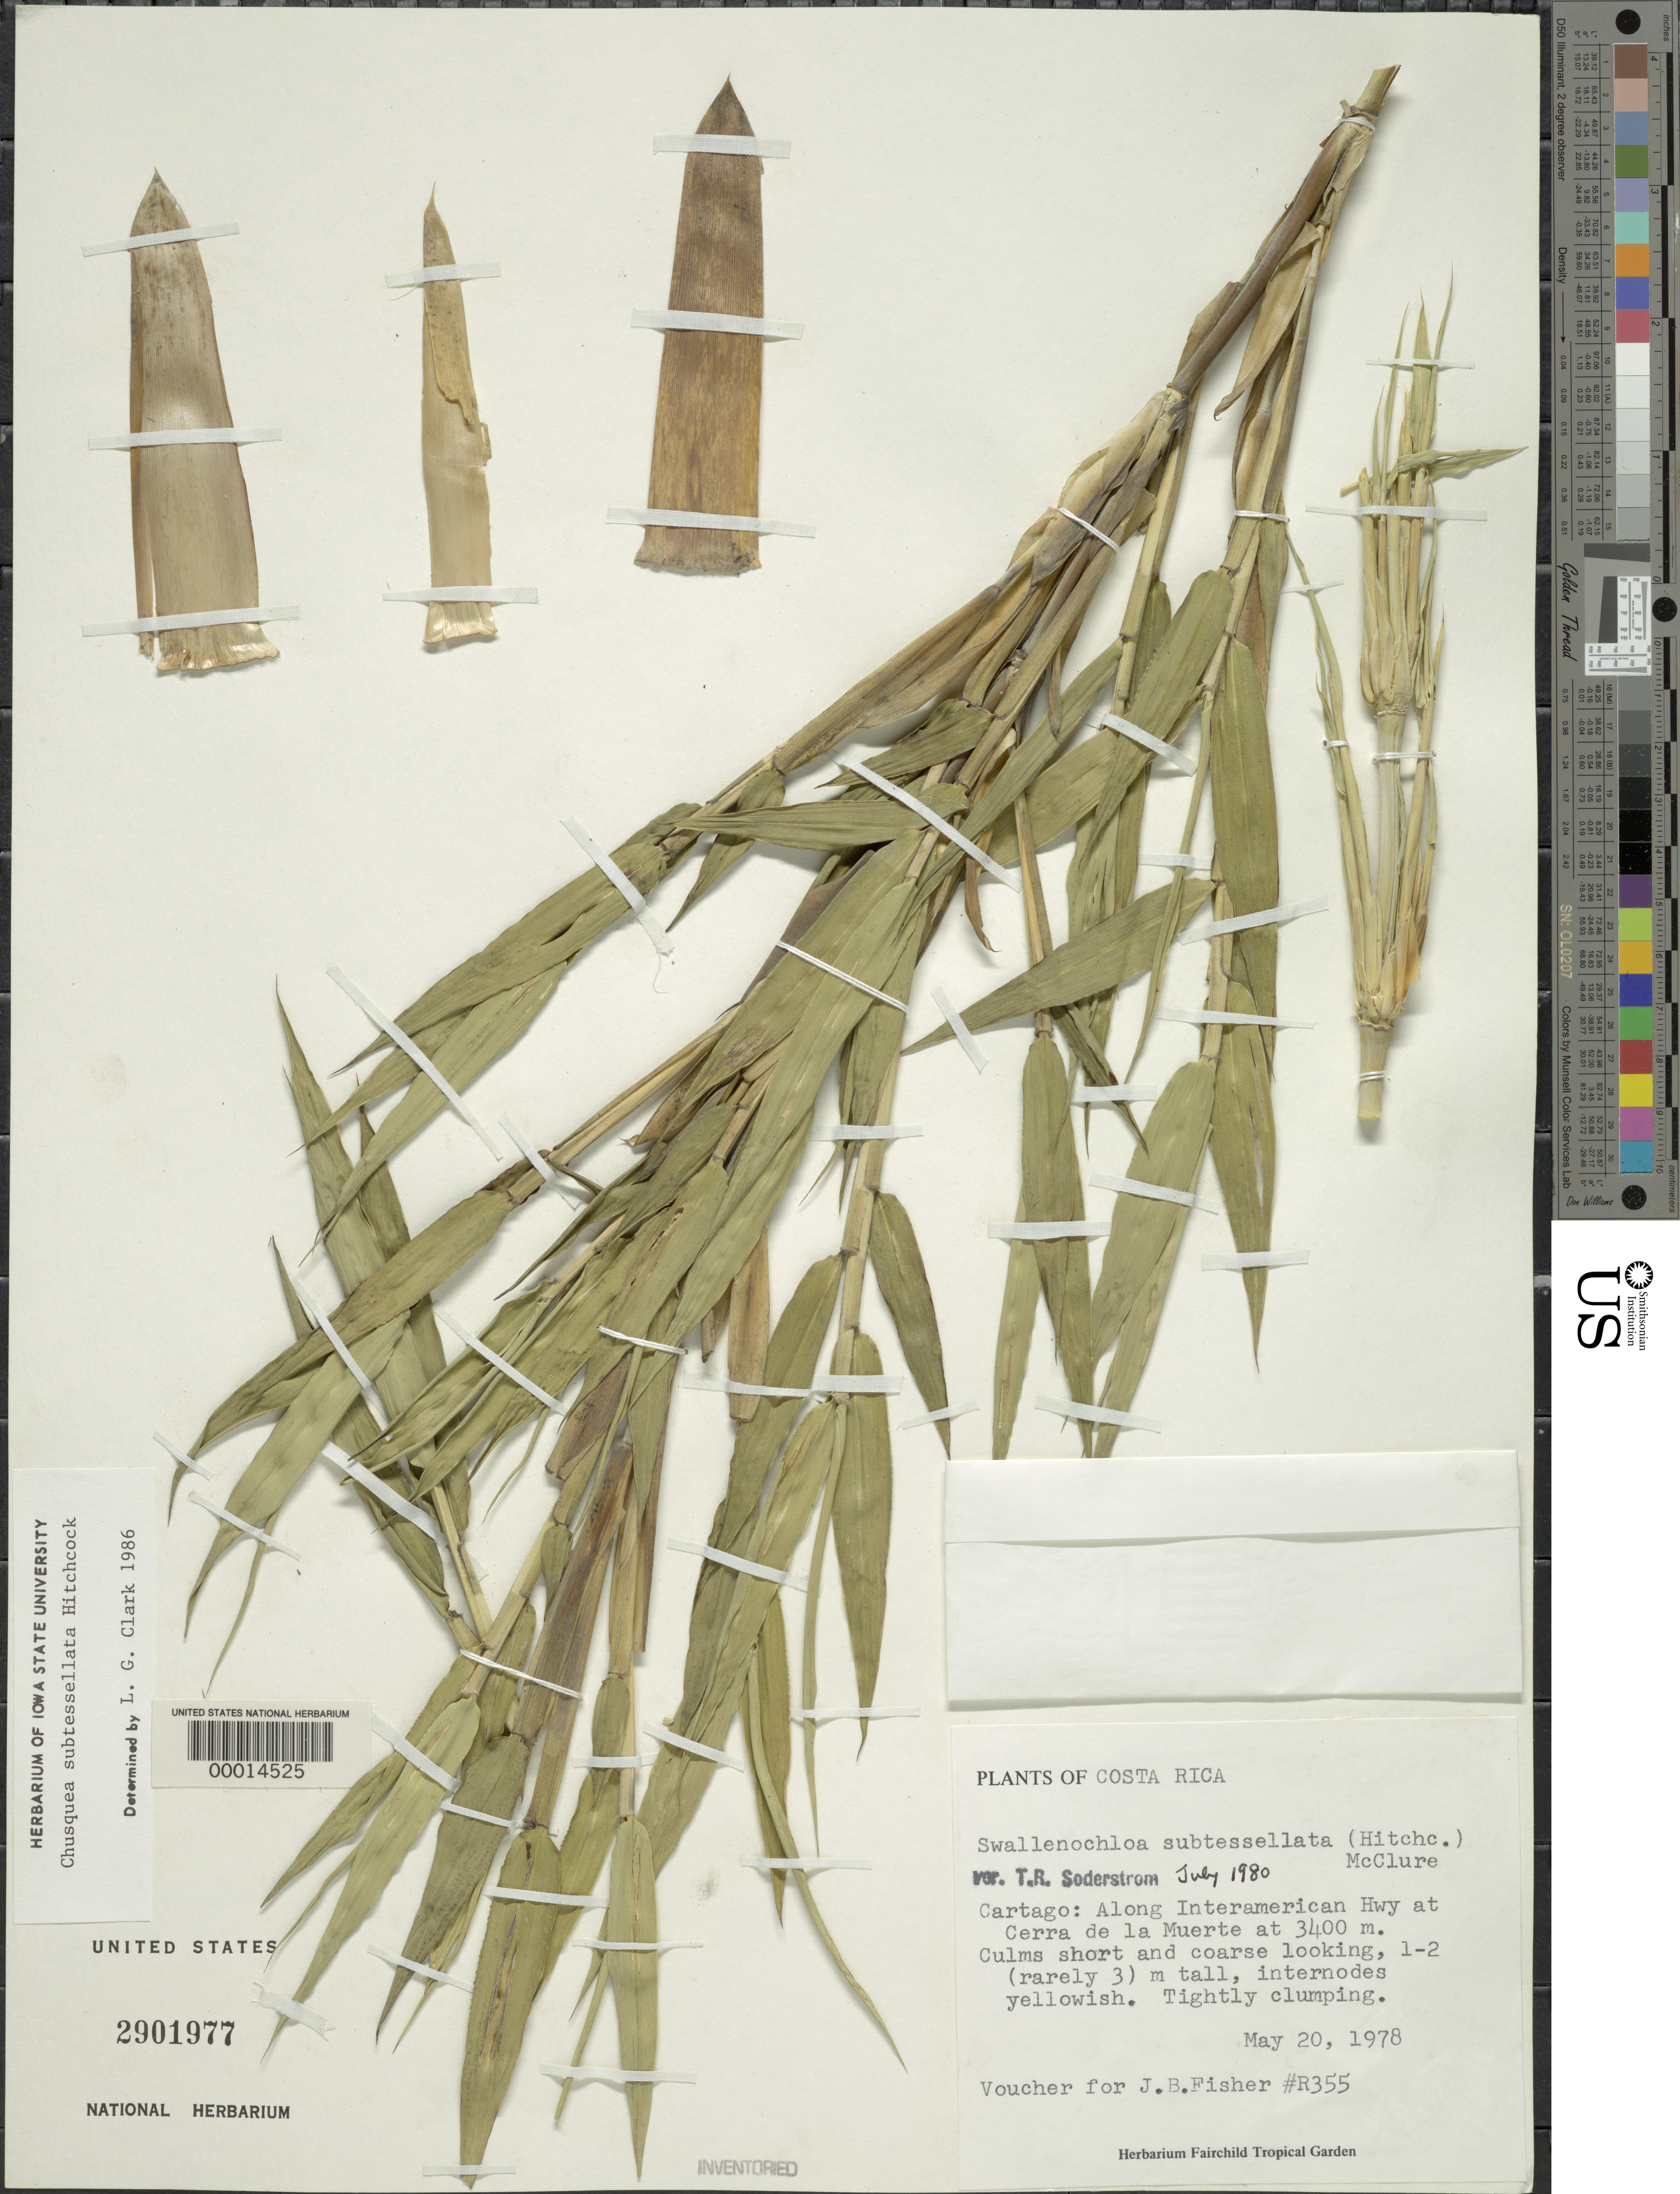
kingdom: Plantae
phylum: Tracheophyta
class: Liliopsida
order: Poales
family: Poaceae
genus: Chusquea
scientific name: Chusquea subtessellata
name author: Hitchc.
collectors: J. B. Fisher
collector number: R 355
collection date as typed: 20 May 1978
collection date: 1978-05-20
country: Costa Rica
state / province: Cartago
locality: Interamerican Hwy, Cerra de la Muerte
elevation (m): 3400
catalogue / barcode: US 2901977